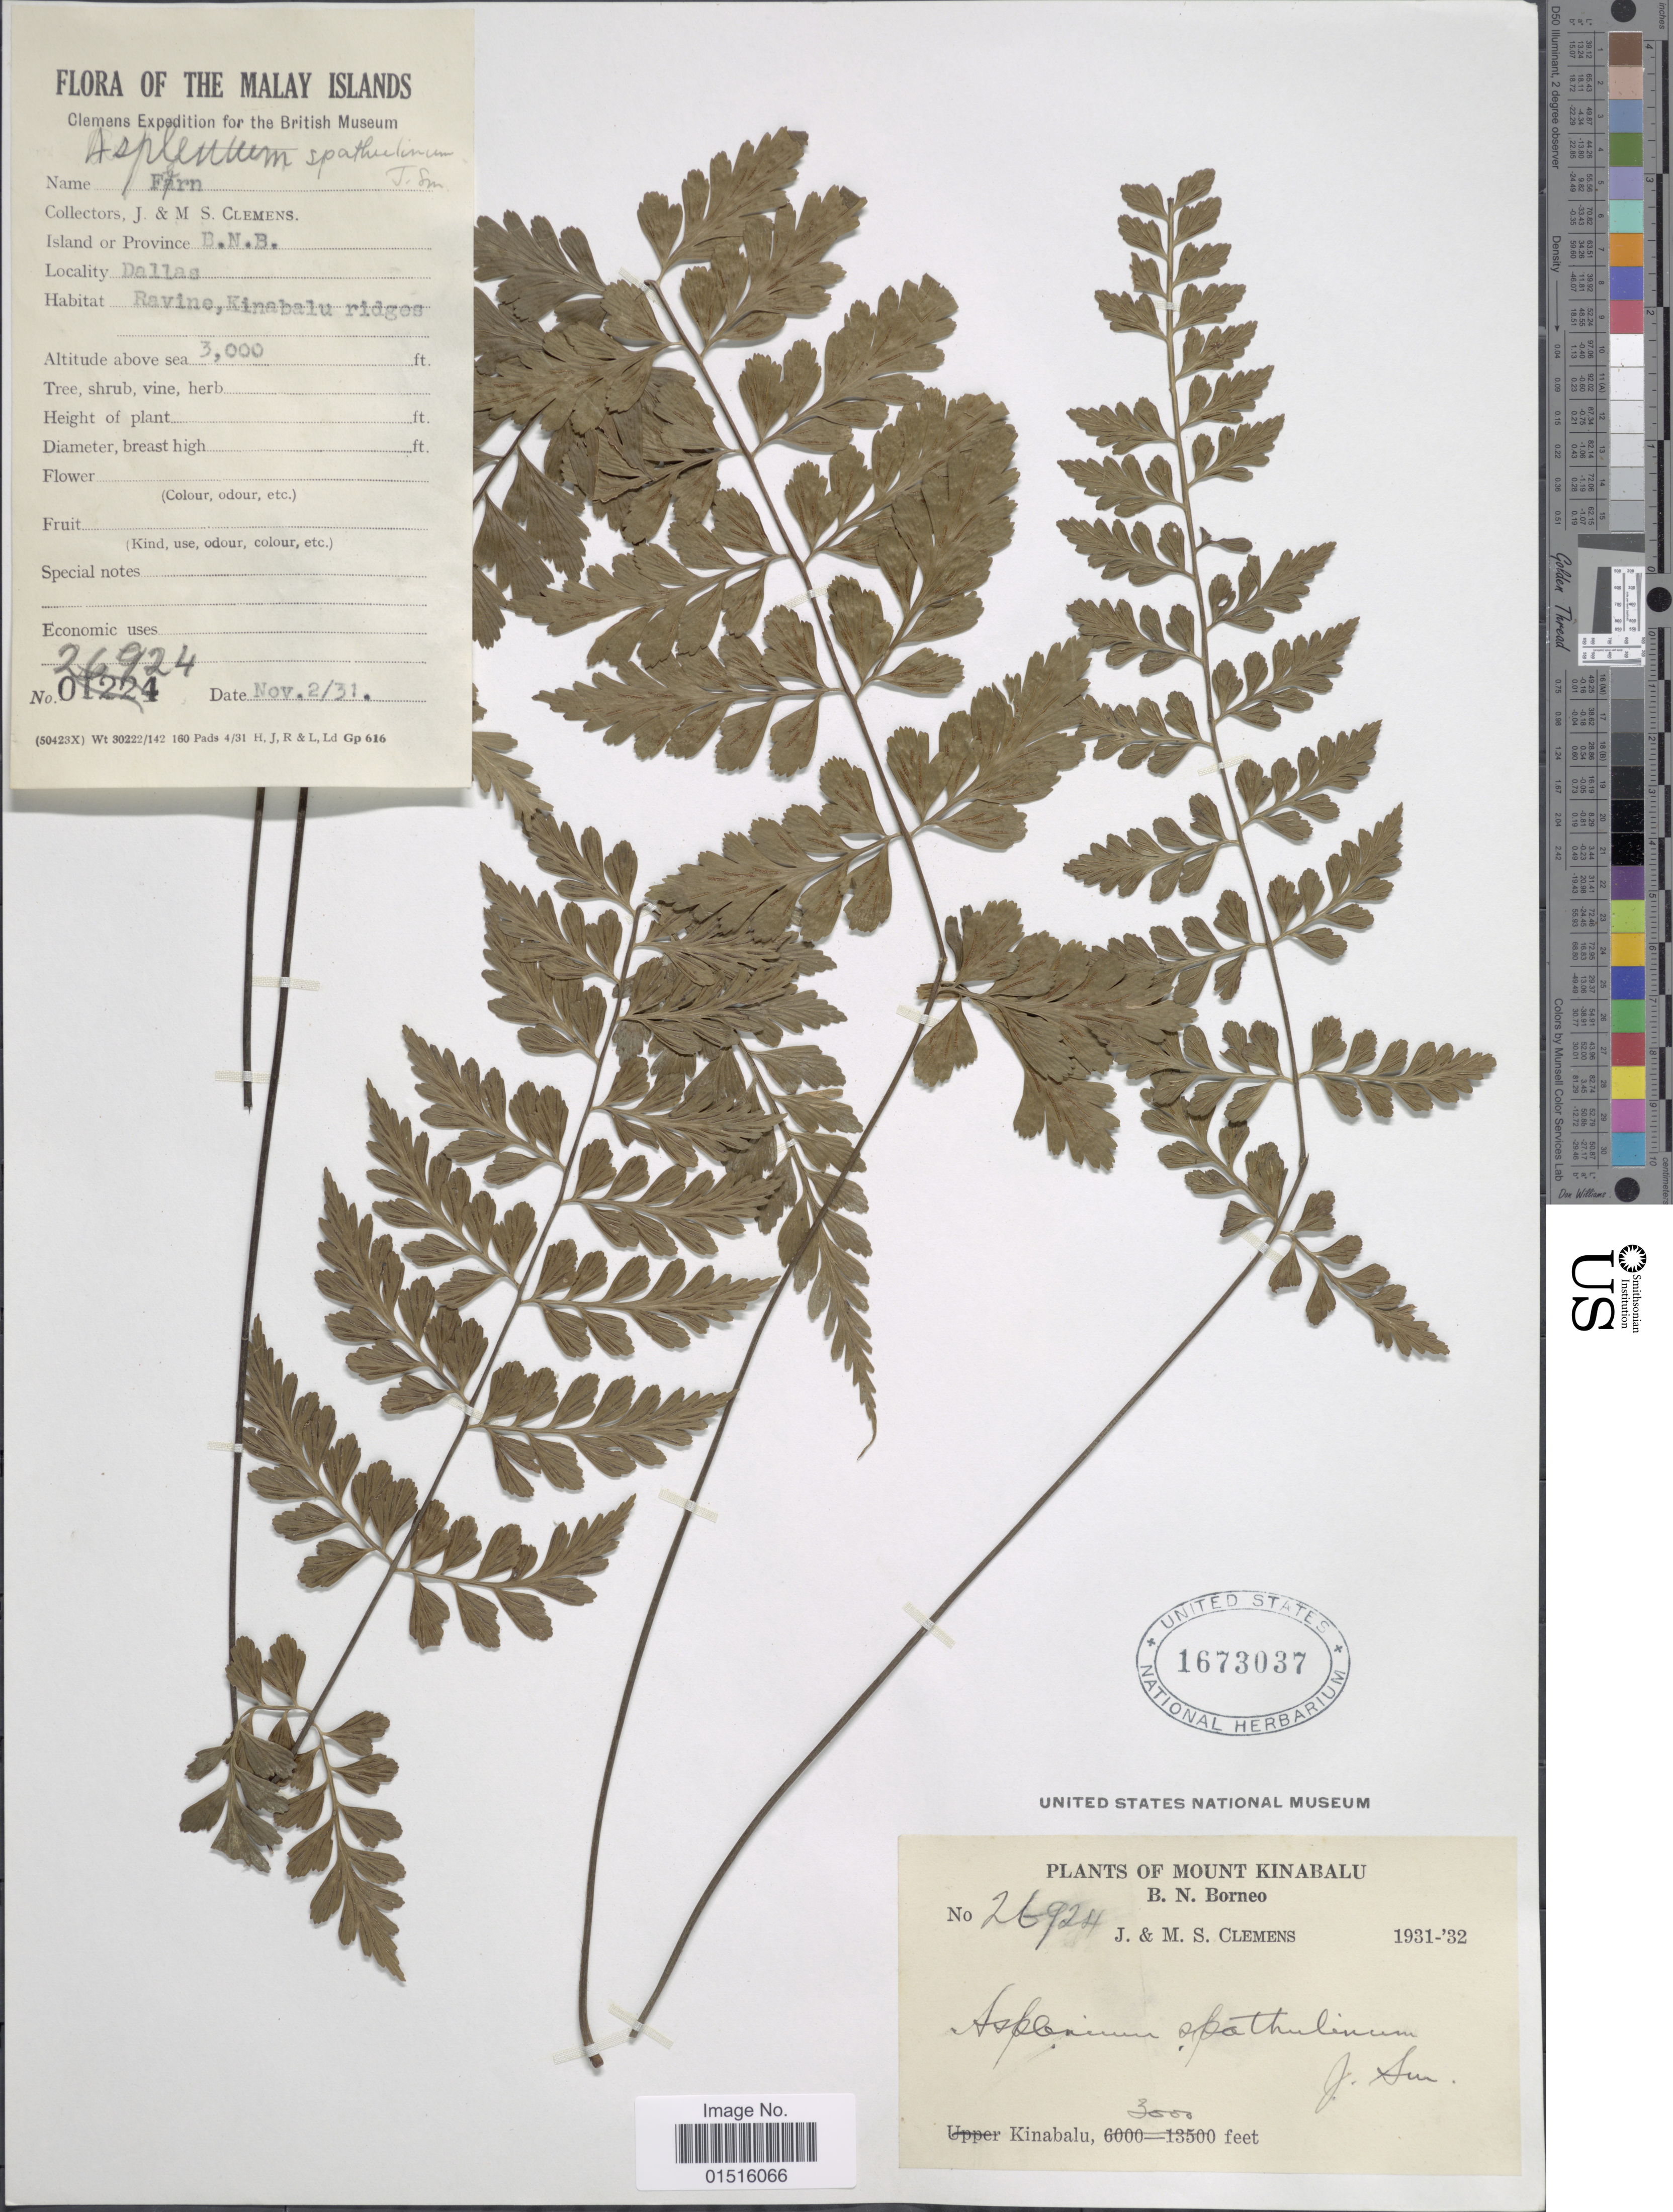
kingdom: Plantae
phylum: Tracheophyta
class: Polypodiopsida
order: Polypodiales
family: Aspleniaceae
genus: Asplenium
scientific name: Asplenium affine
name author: Sw.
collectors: J. Clemens & M. S. Clemens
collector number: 26924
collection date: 1931-11-02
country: Malaysia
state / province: Sabah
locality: Plants of Mount Kinabalu, B. N. Borneo. The Malay Islands.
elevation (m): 914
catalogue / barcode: US 1673037